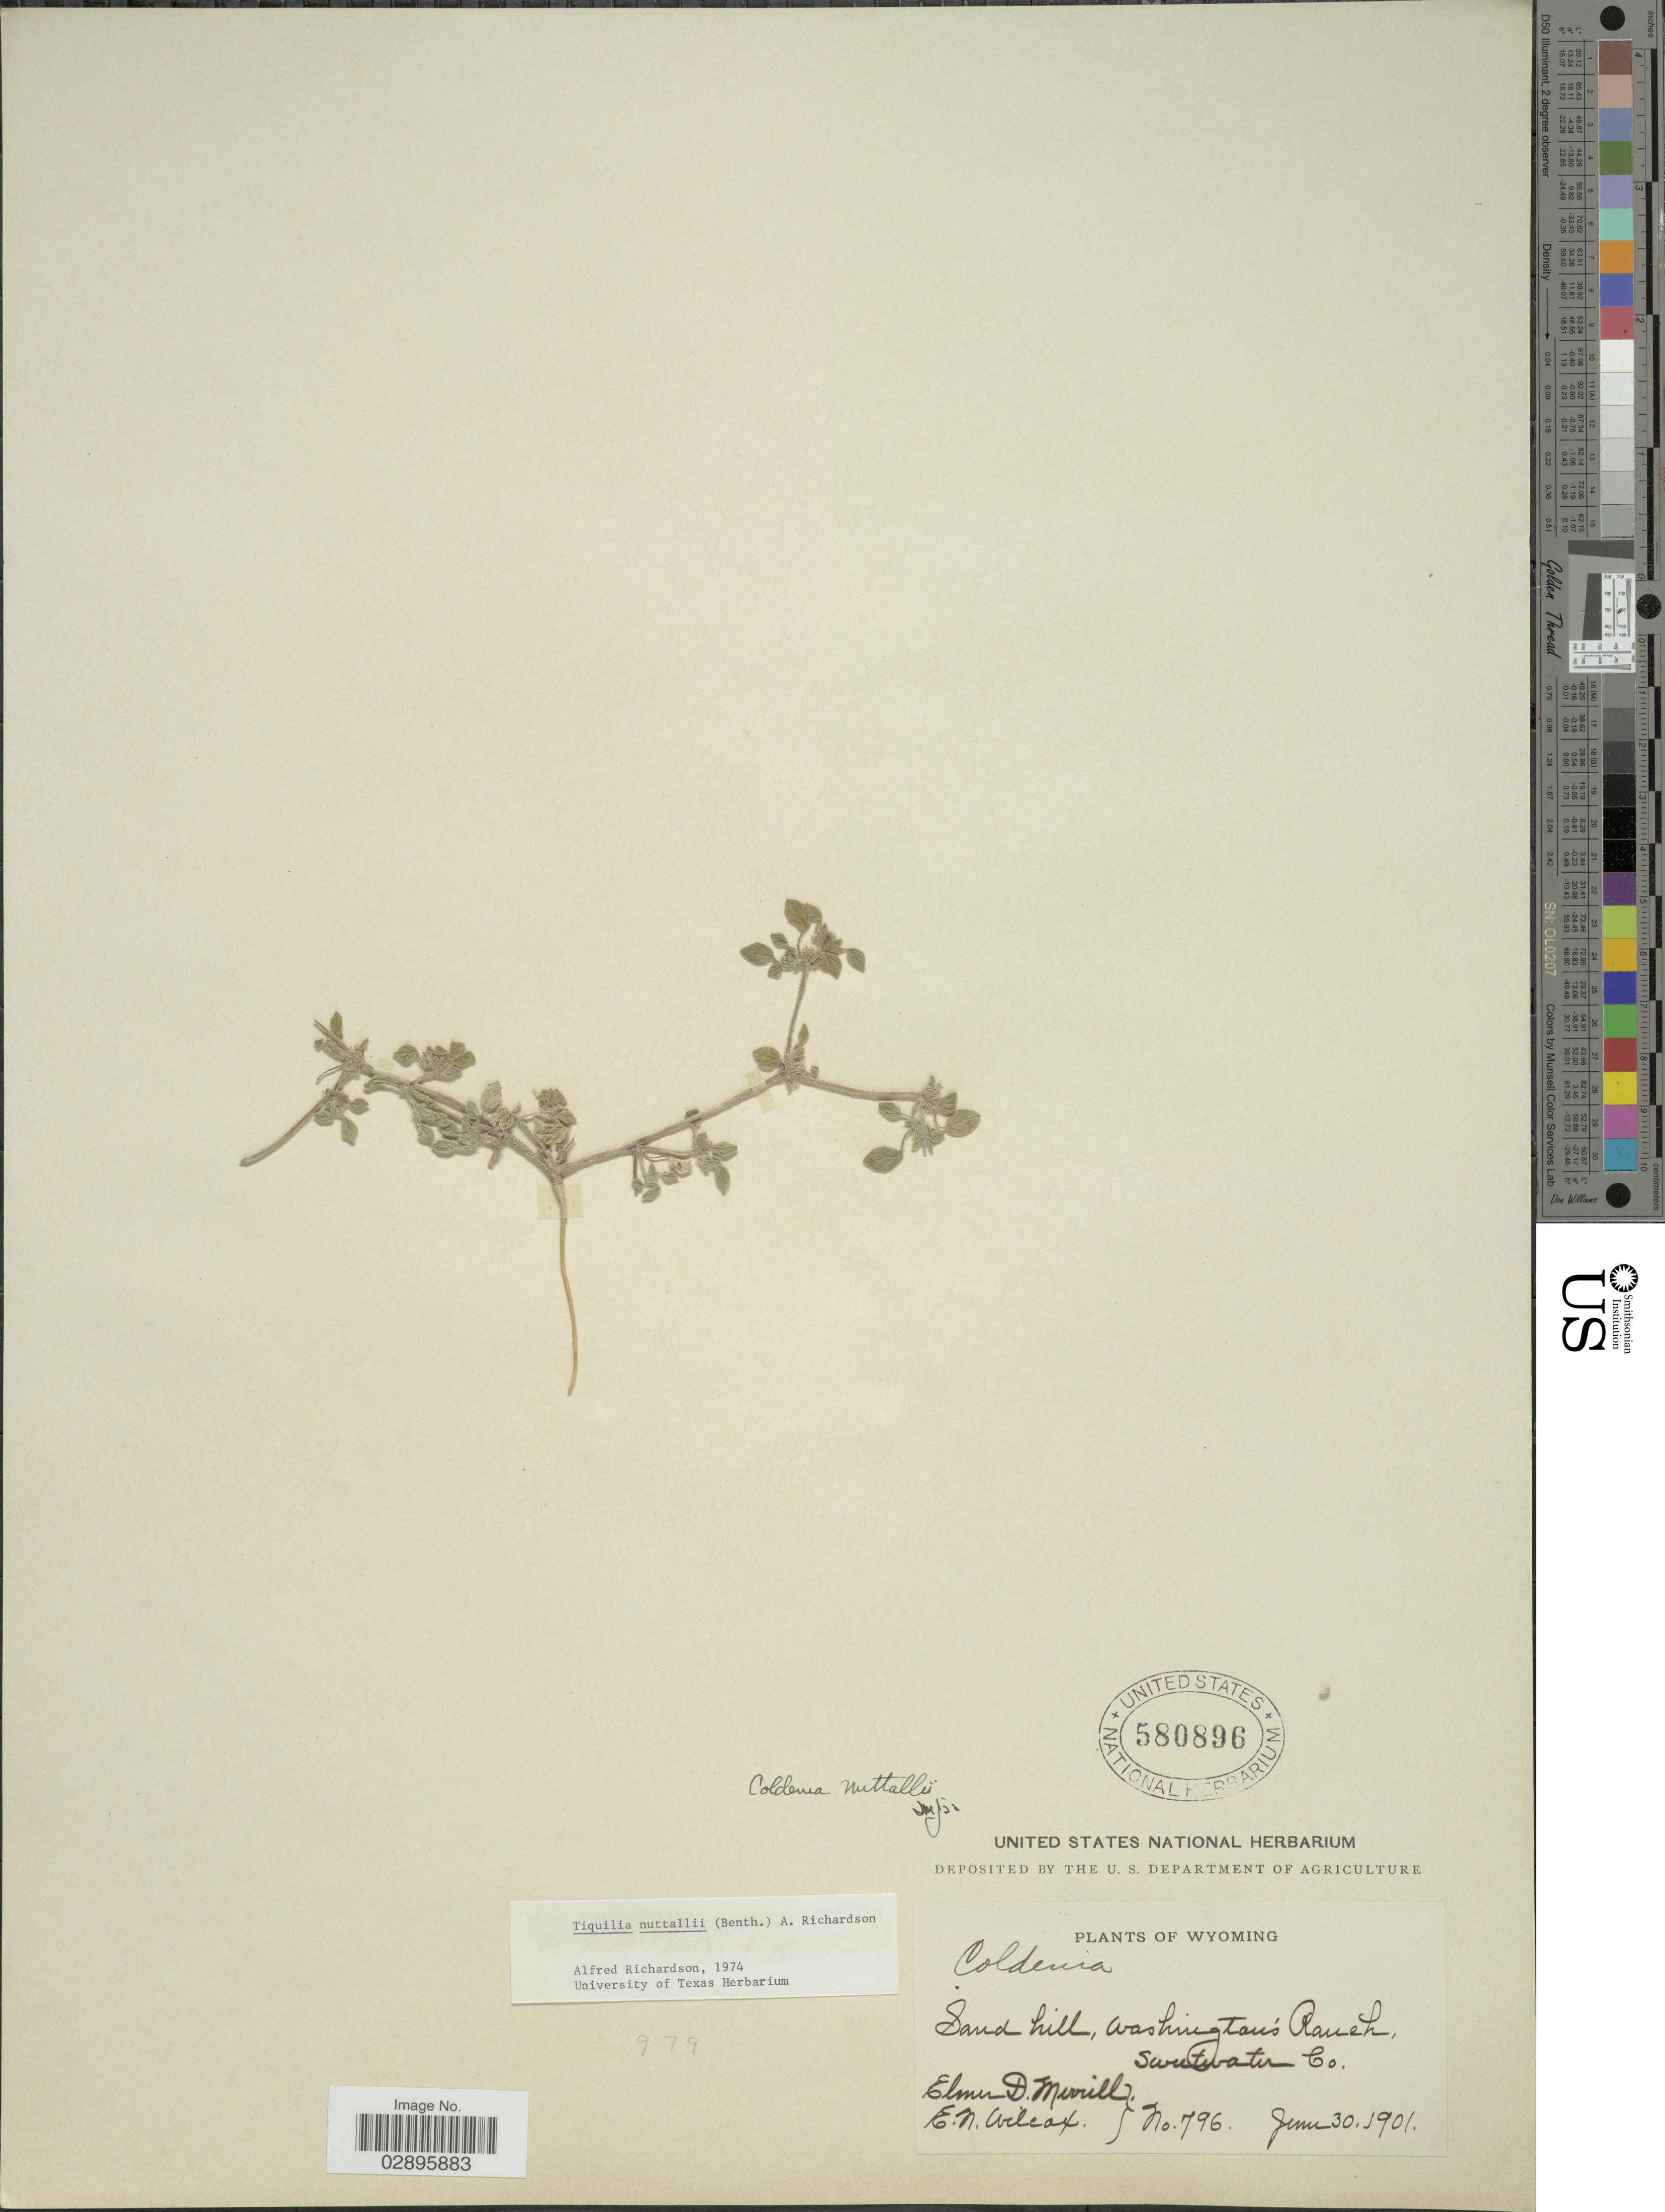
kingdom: Plantae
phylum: Tracheophyta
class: Magnoliopsida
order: Boraginales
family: Ehretiaceae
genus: Tiquilia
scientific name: Tiquilia nuttallii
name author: (Hook.) A.T. Richardson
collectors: E. D. Merrill & E. Wilcox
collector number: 796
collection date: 1901-06-30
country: United States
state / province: Wyoming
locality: Sand hill, Washingtons' Ranch. Sweetwater Co.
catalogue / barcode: US 580896